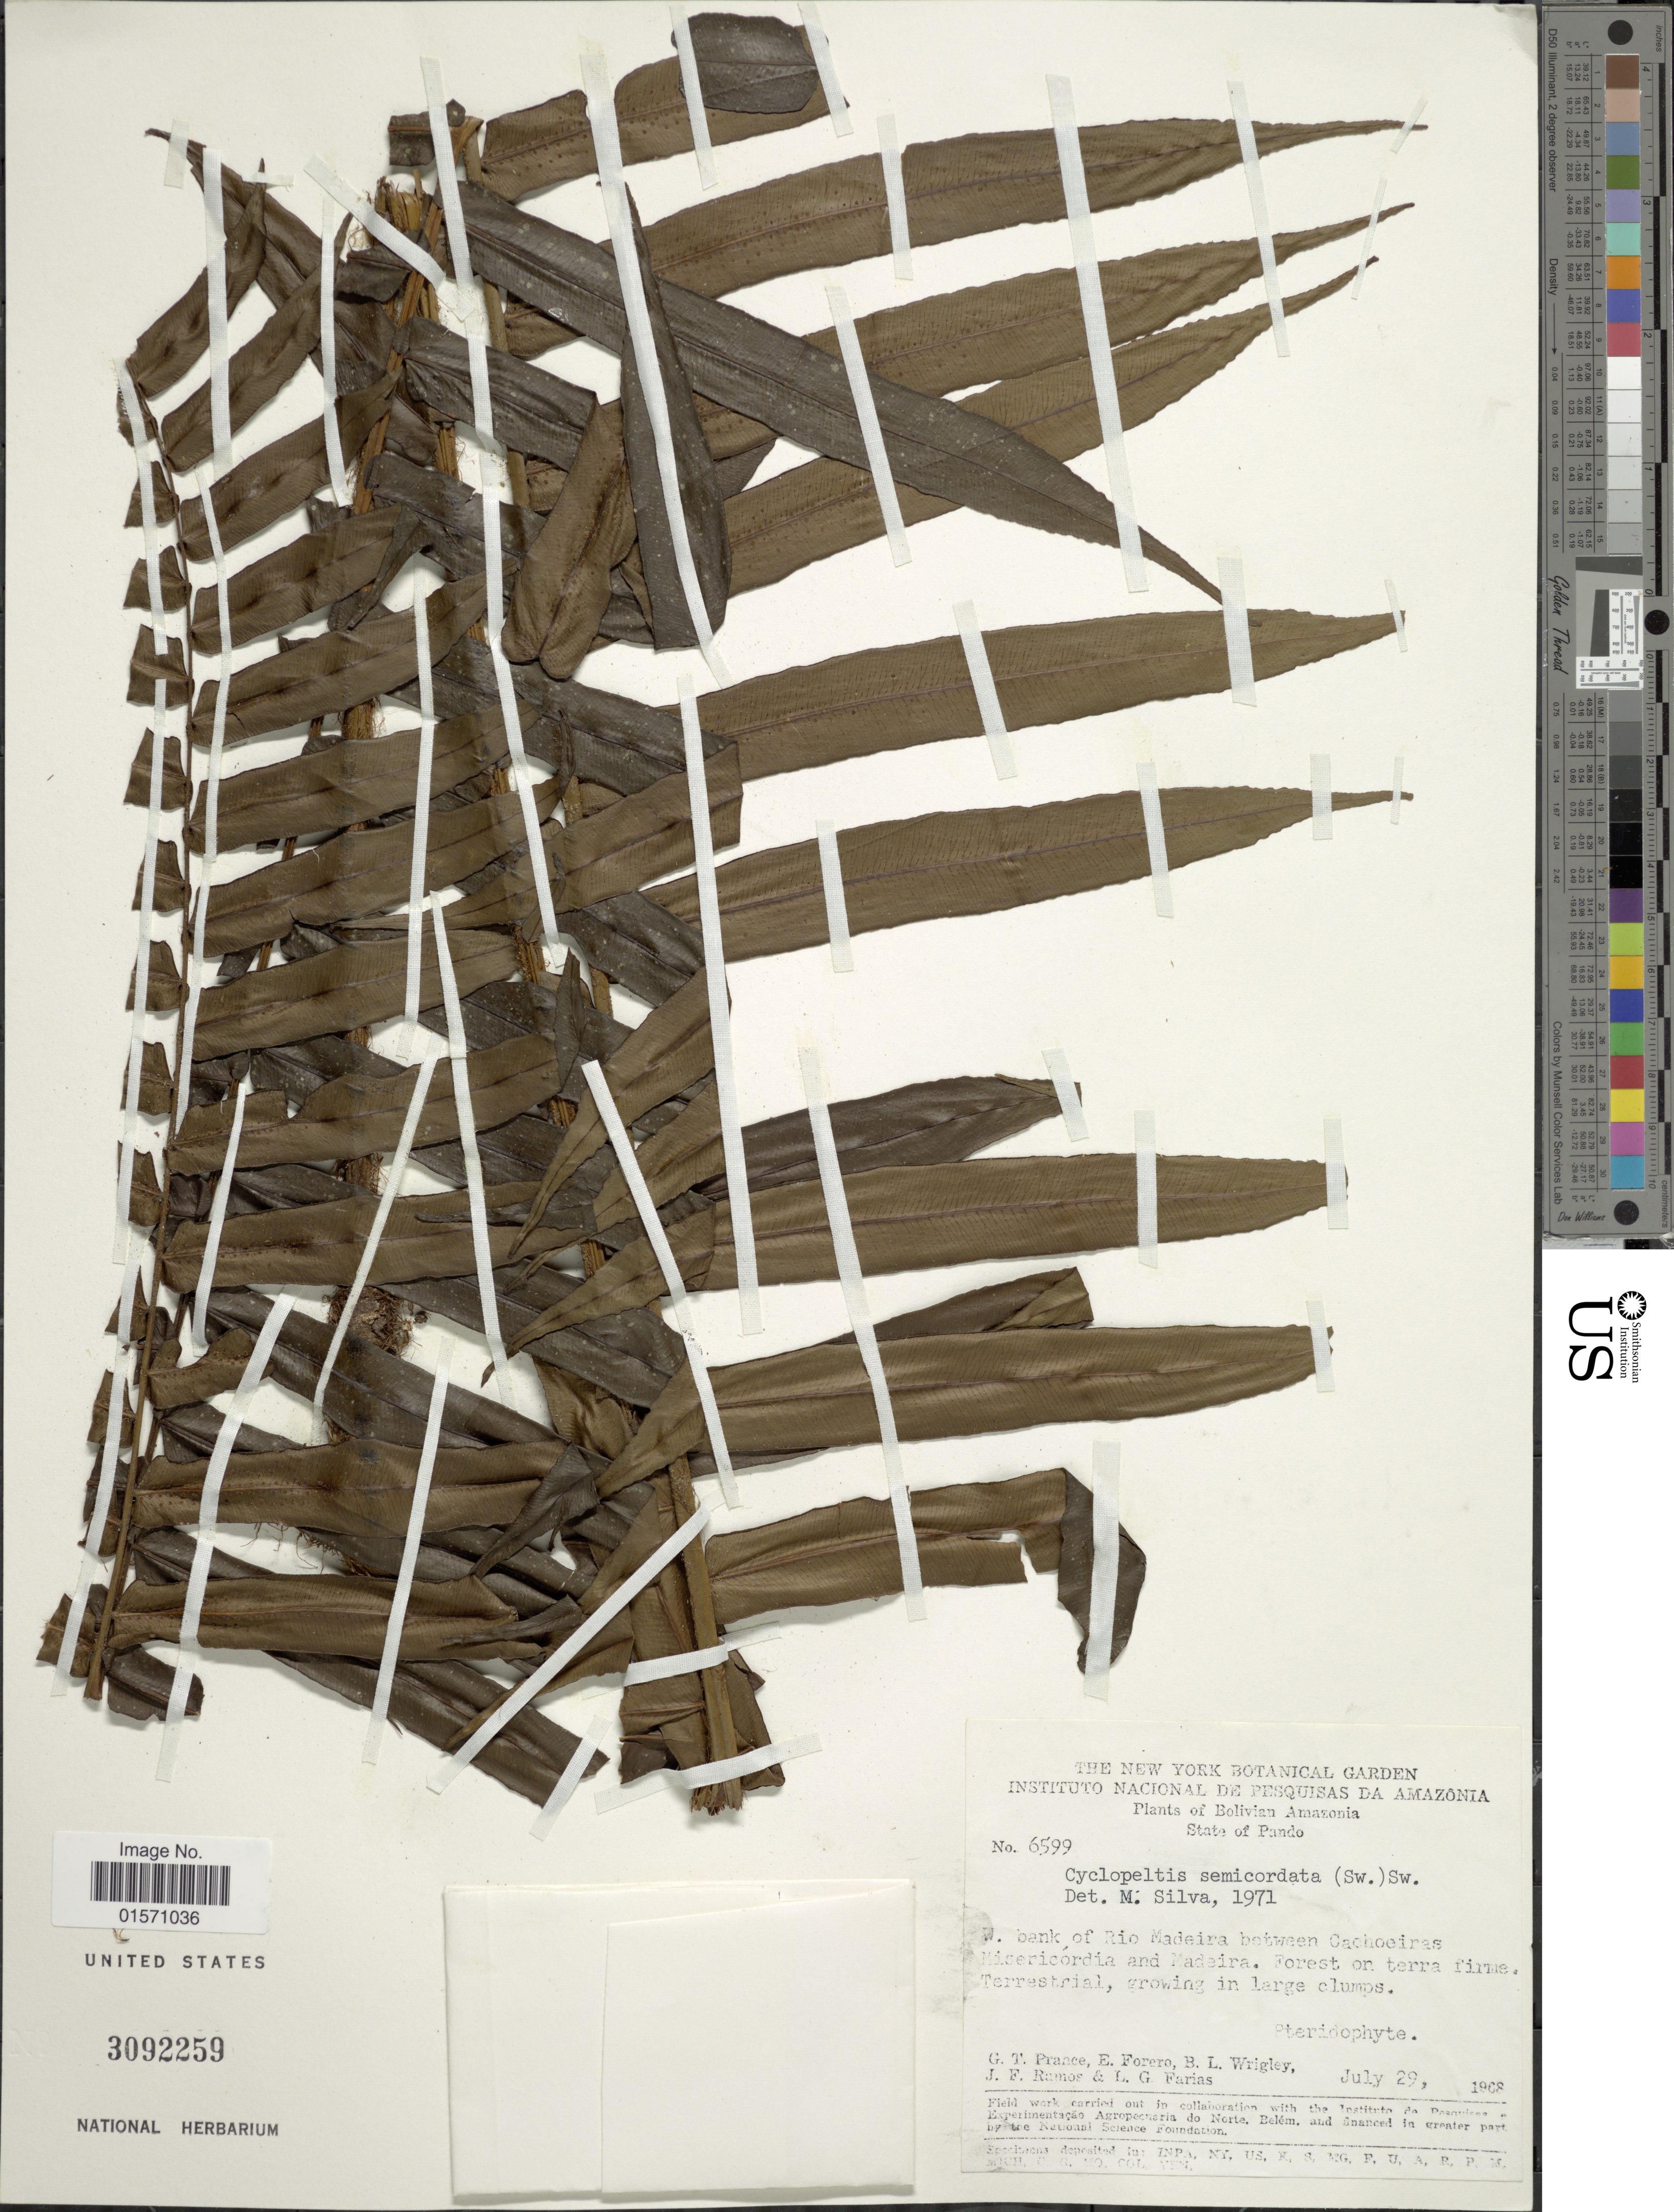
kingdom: Plantae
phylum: Tracheophyta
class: Polypodiopsida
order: Polypodiales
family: Lomariopsidaceae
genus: Cyclopeltis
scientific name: Cyclopeltis semicordata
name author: (Sw.) J. Sm.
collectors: G. T. Prance, E. Forero, B. L. Wrigley, J. F. Ramos & L. G. Farias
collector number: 6599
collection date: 1968-07-29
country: Bolivia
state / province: Pando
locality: Bolivian Amazonia, State of Pando. W. bank of Rio Madeira between Cachoeiras Misericordia and Madeira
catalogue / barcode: US 3092259